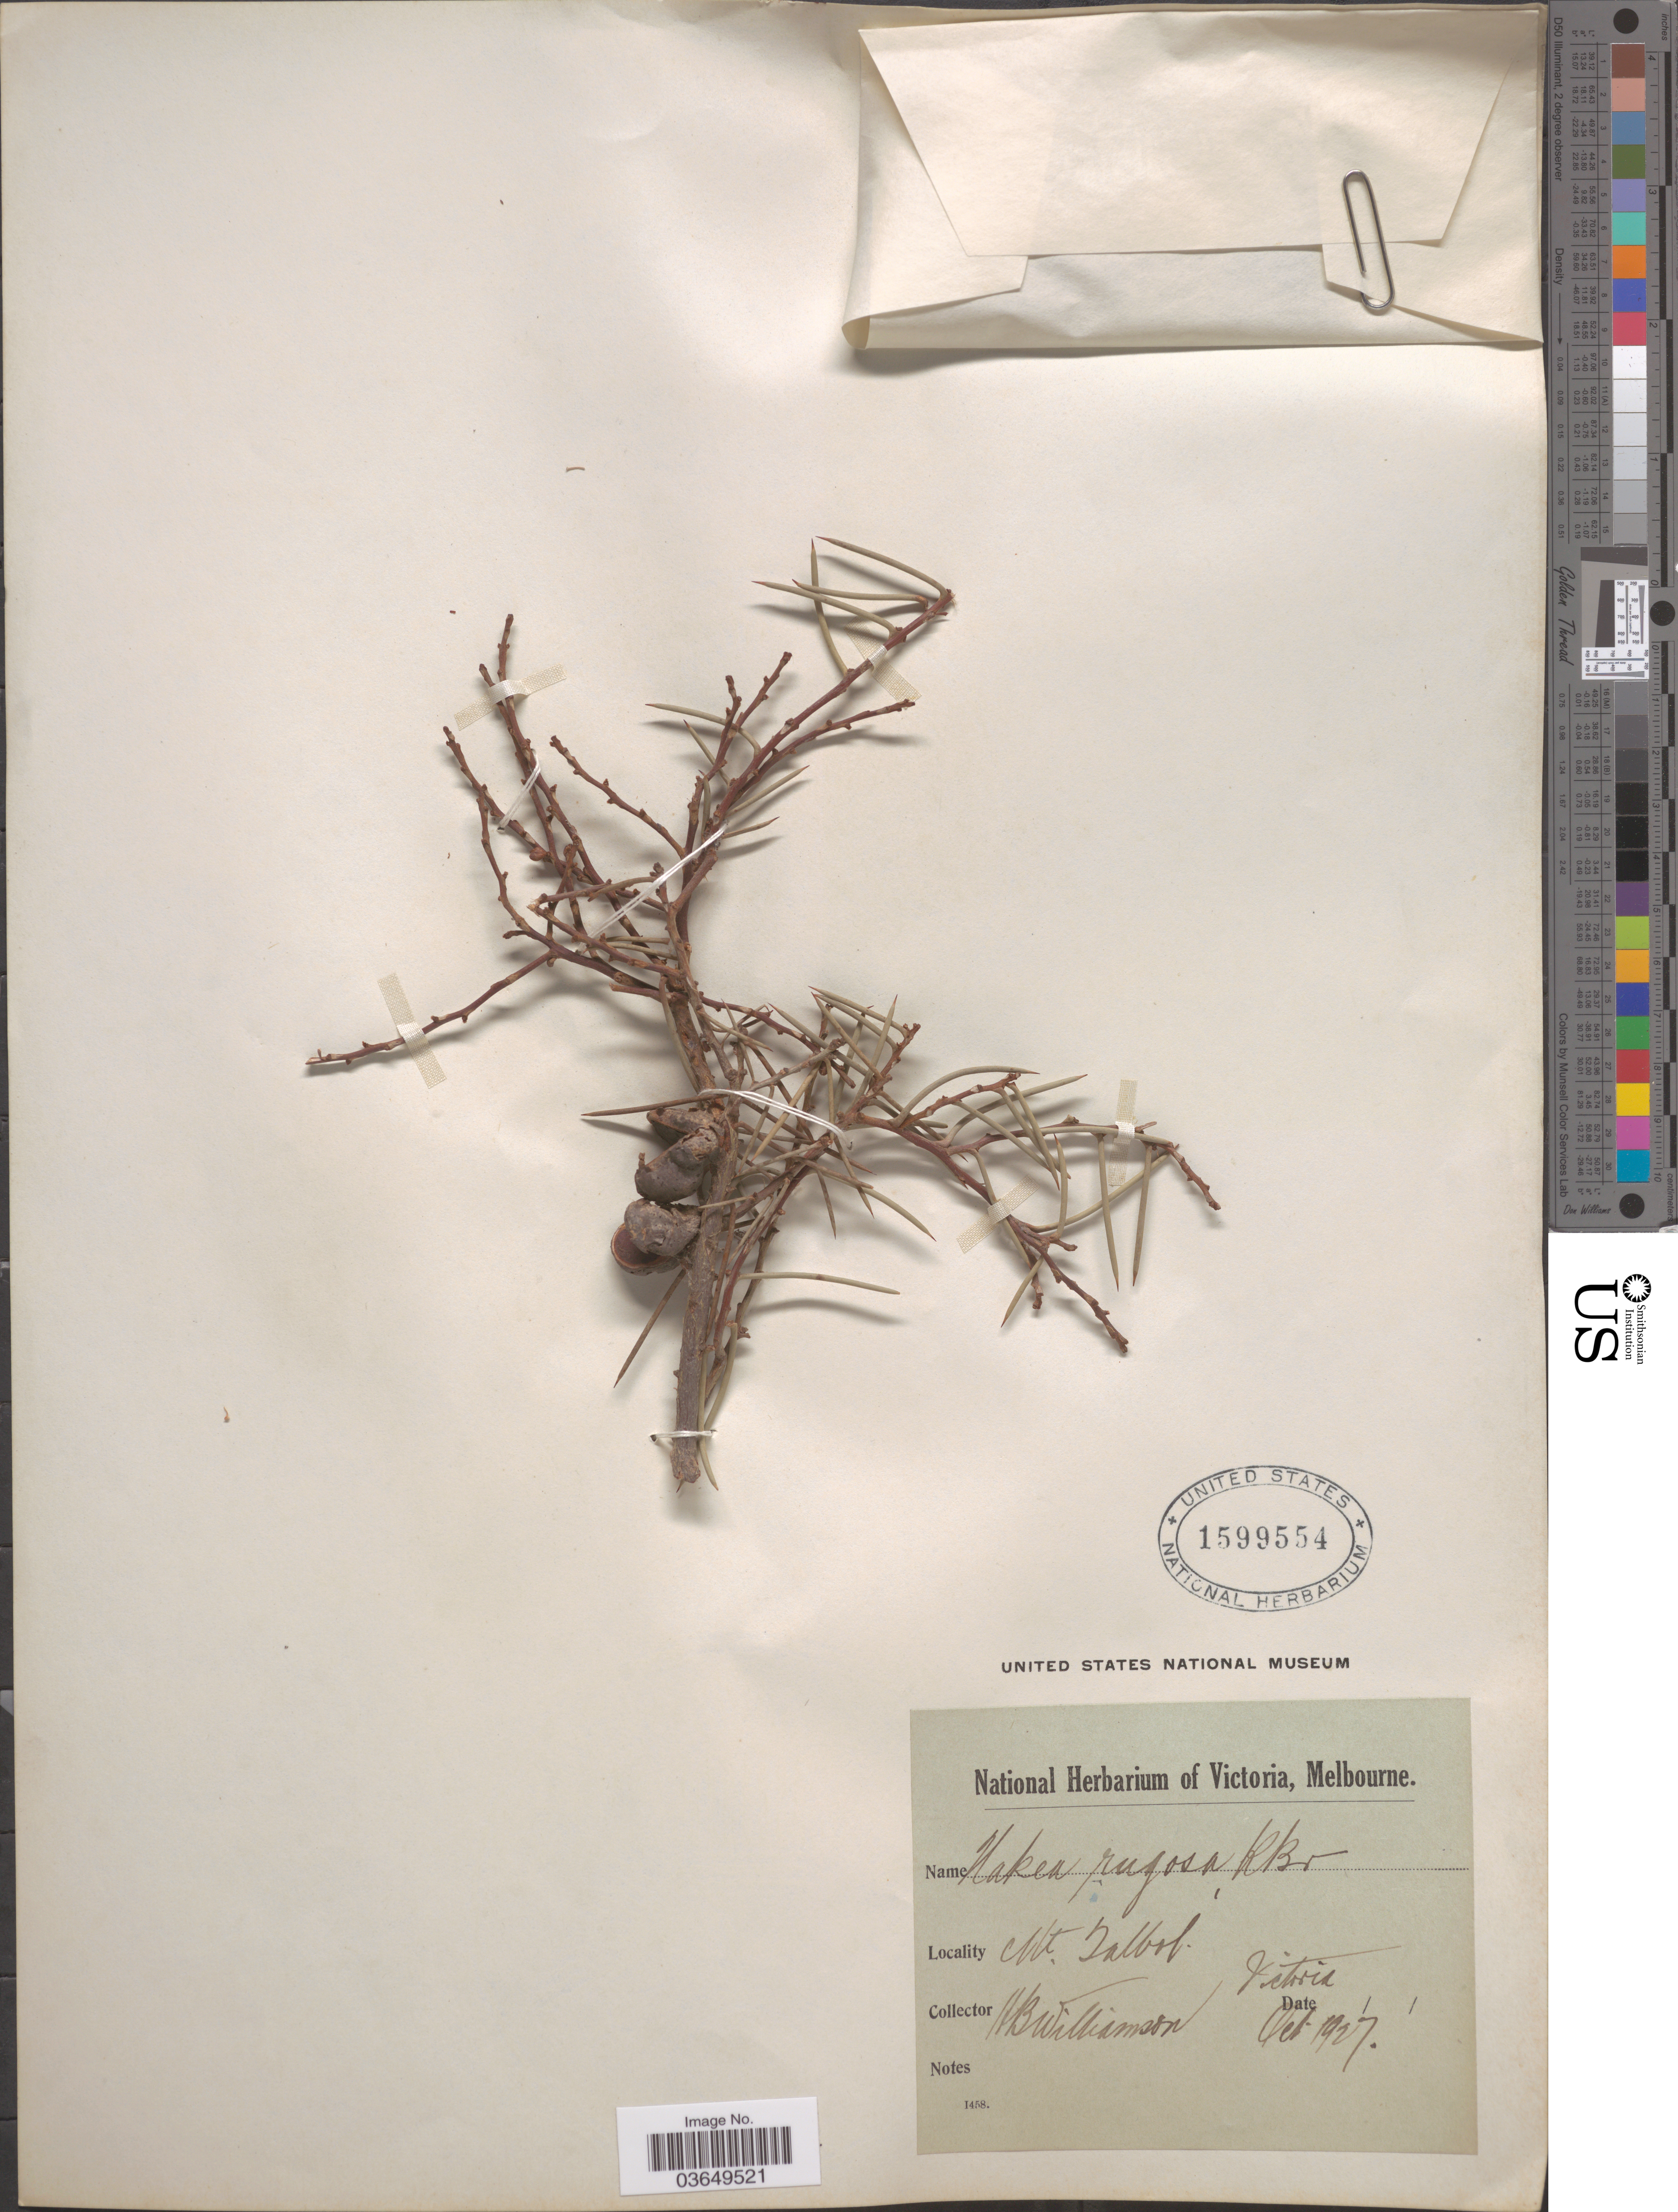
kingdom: Plantae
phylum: Tracheophyta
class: Magnoliopsida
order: Proteales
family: Proteaceae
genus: Hakea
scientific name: Hakea rugosa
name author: R. Br.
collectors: H. Williamson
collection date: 1927-10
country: Australia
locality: Mt. Talbot. Victoria.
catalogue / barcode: US 1599554